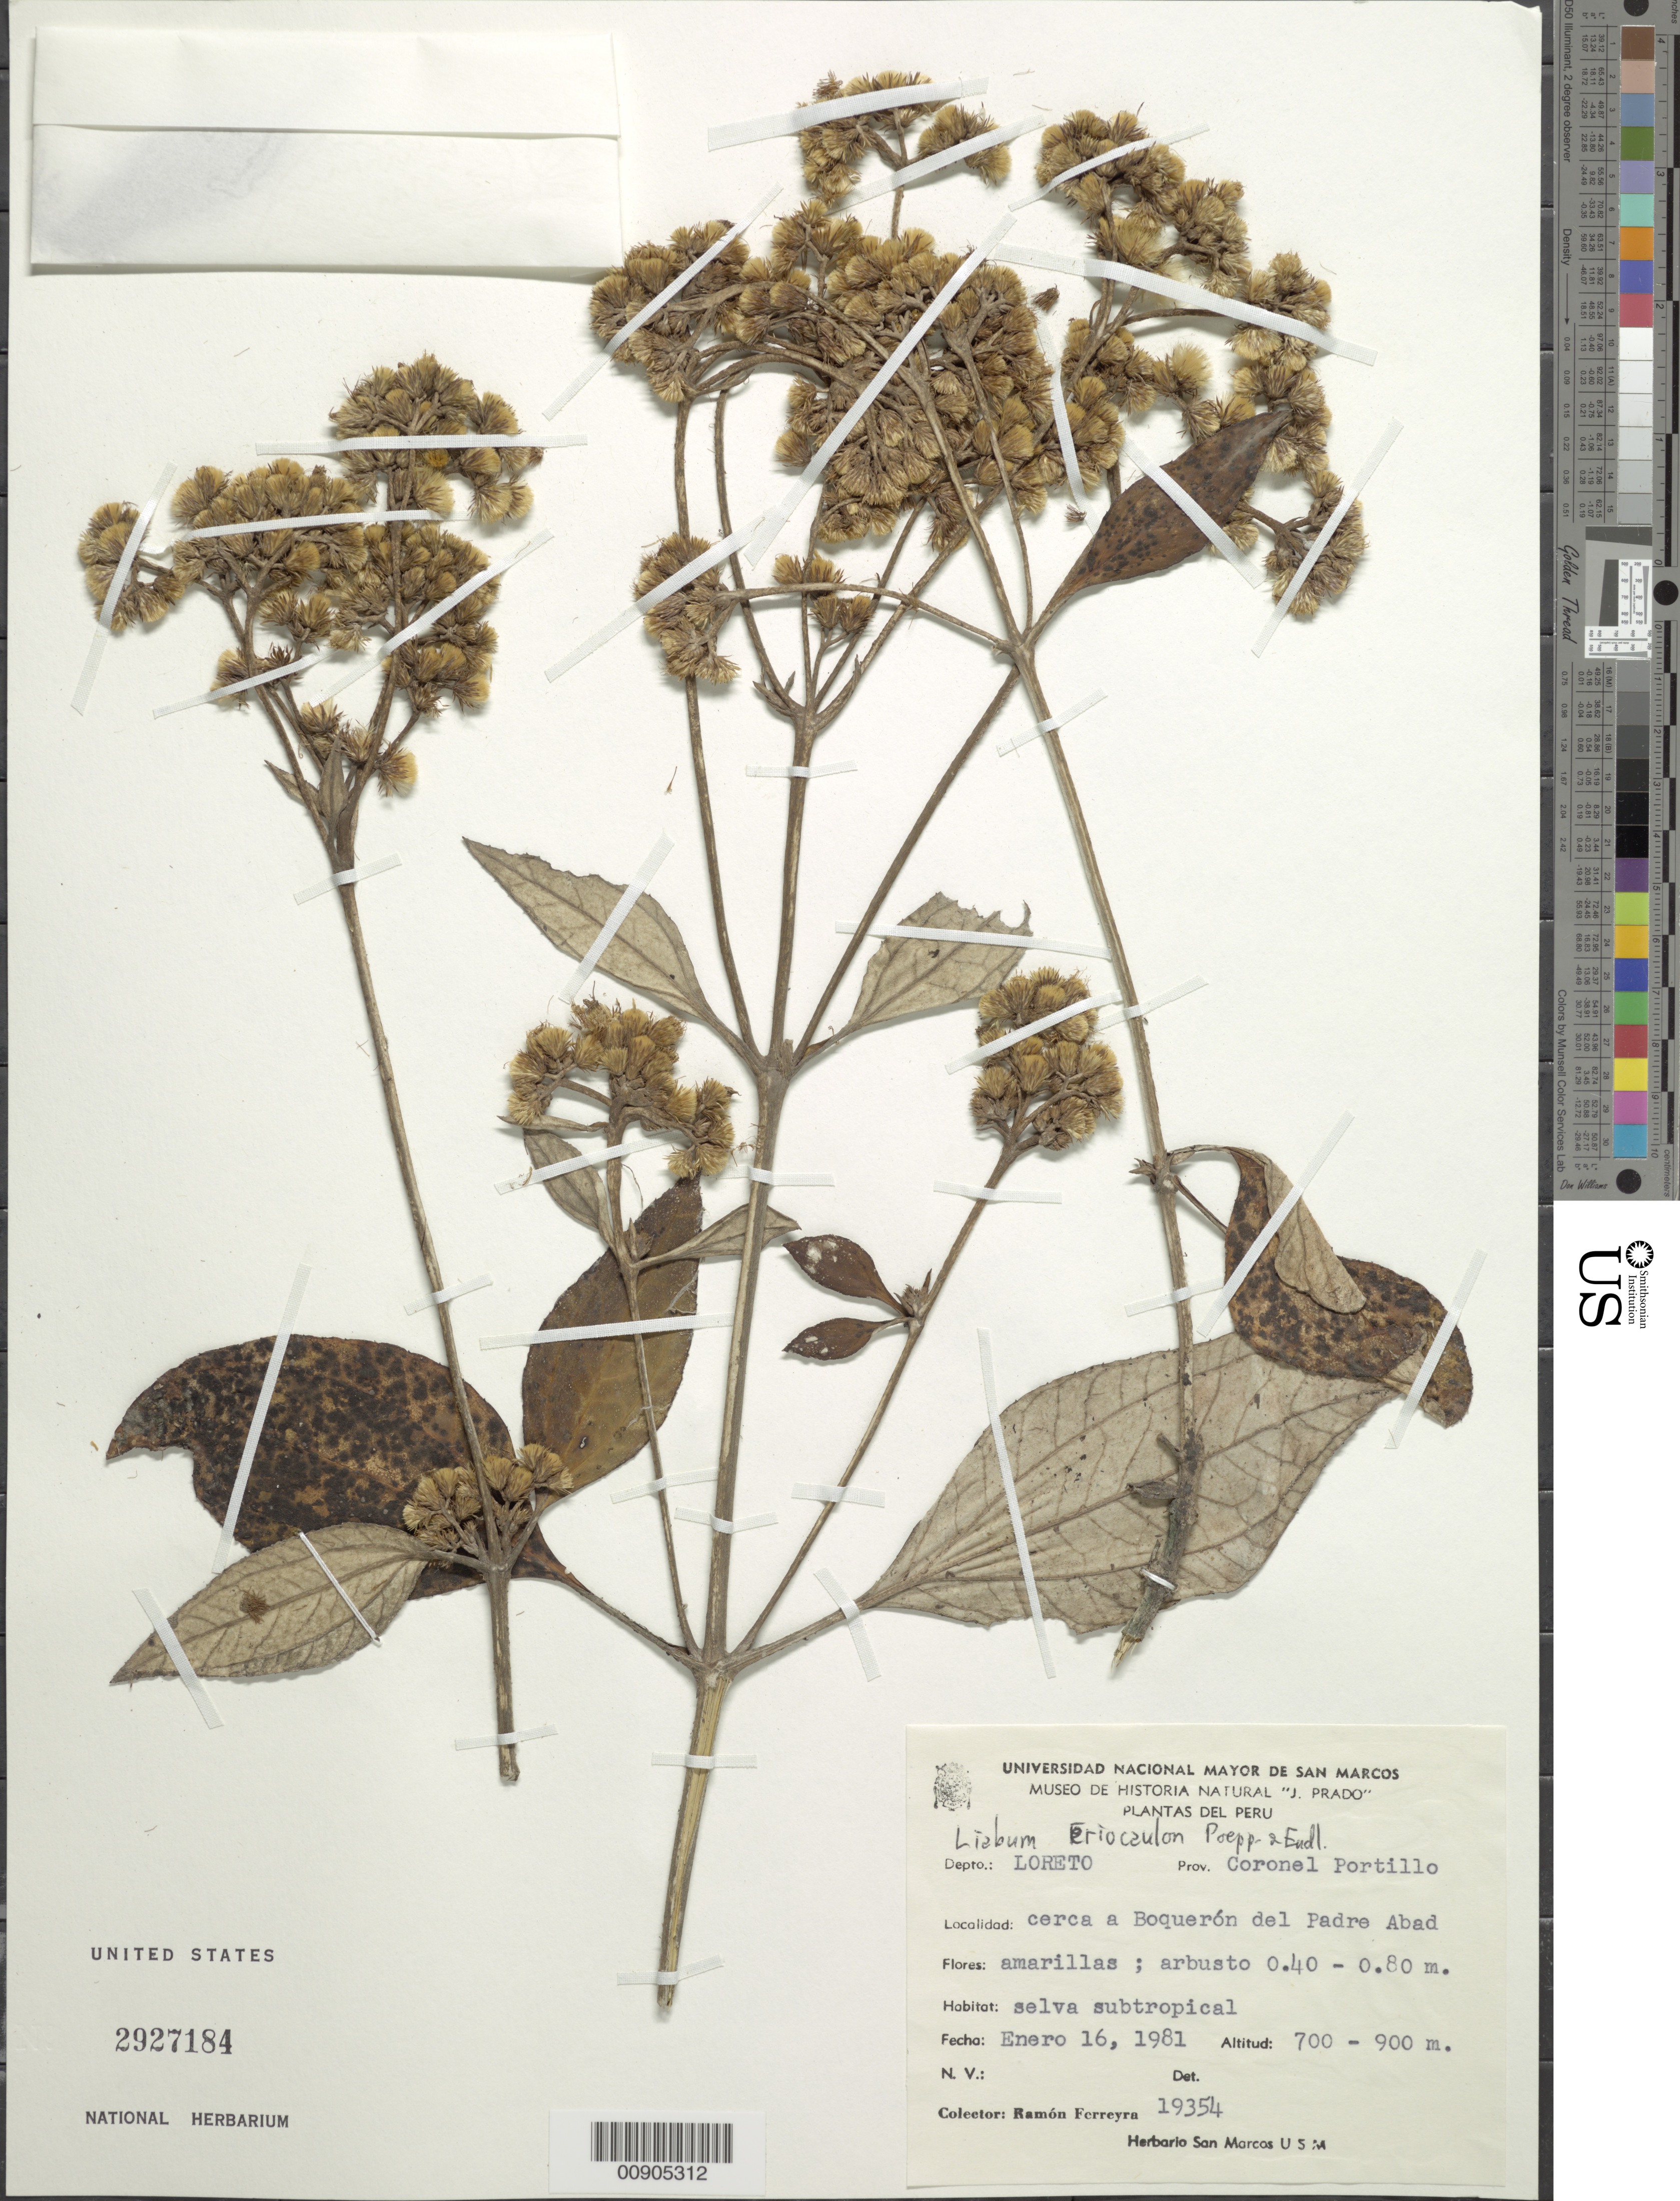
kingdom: Plantae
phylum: Tracheophyta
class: Magnoliopsida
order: Asterales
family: Asteraceae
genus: Liabum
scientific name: Liabum eriocaulon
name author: Poepp. & Endl.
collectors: R. A. Ferreyra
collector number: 19354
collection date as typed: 16 January 1981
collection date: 1981-01-16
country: Peru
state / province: Loreto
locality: Prov. Coronel Portillo, Boquerón del Padre Abad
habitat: Selva subtropical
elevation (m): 700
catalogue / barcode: US 2927184